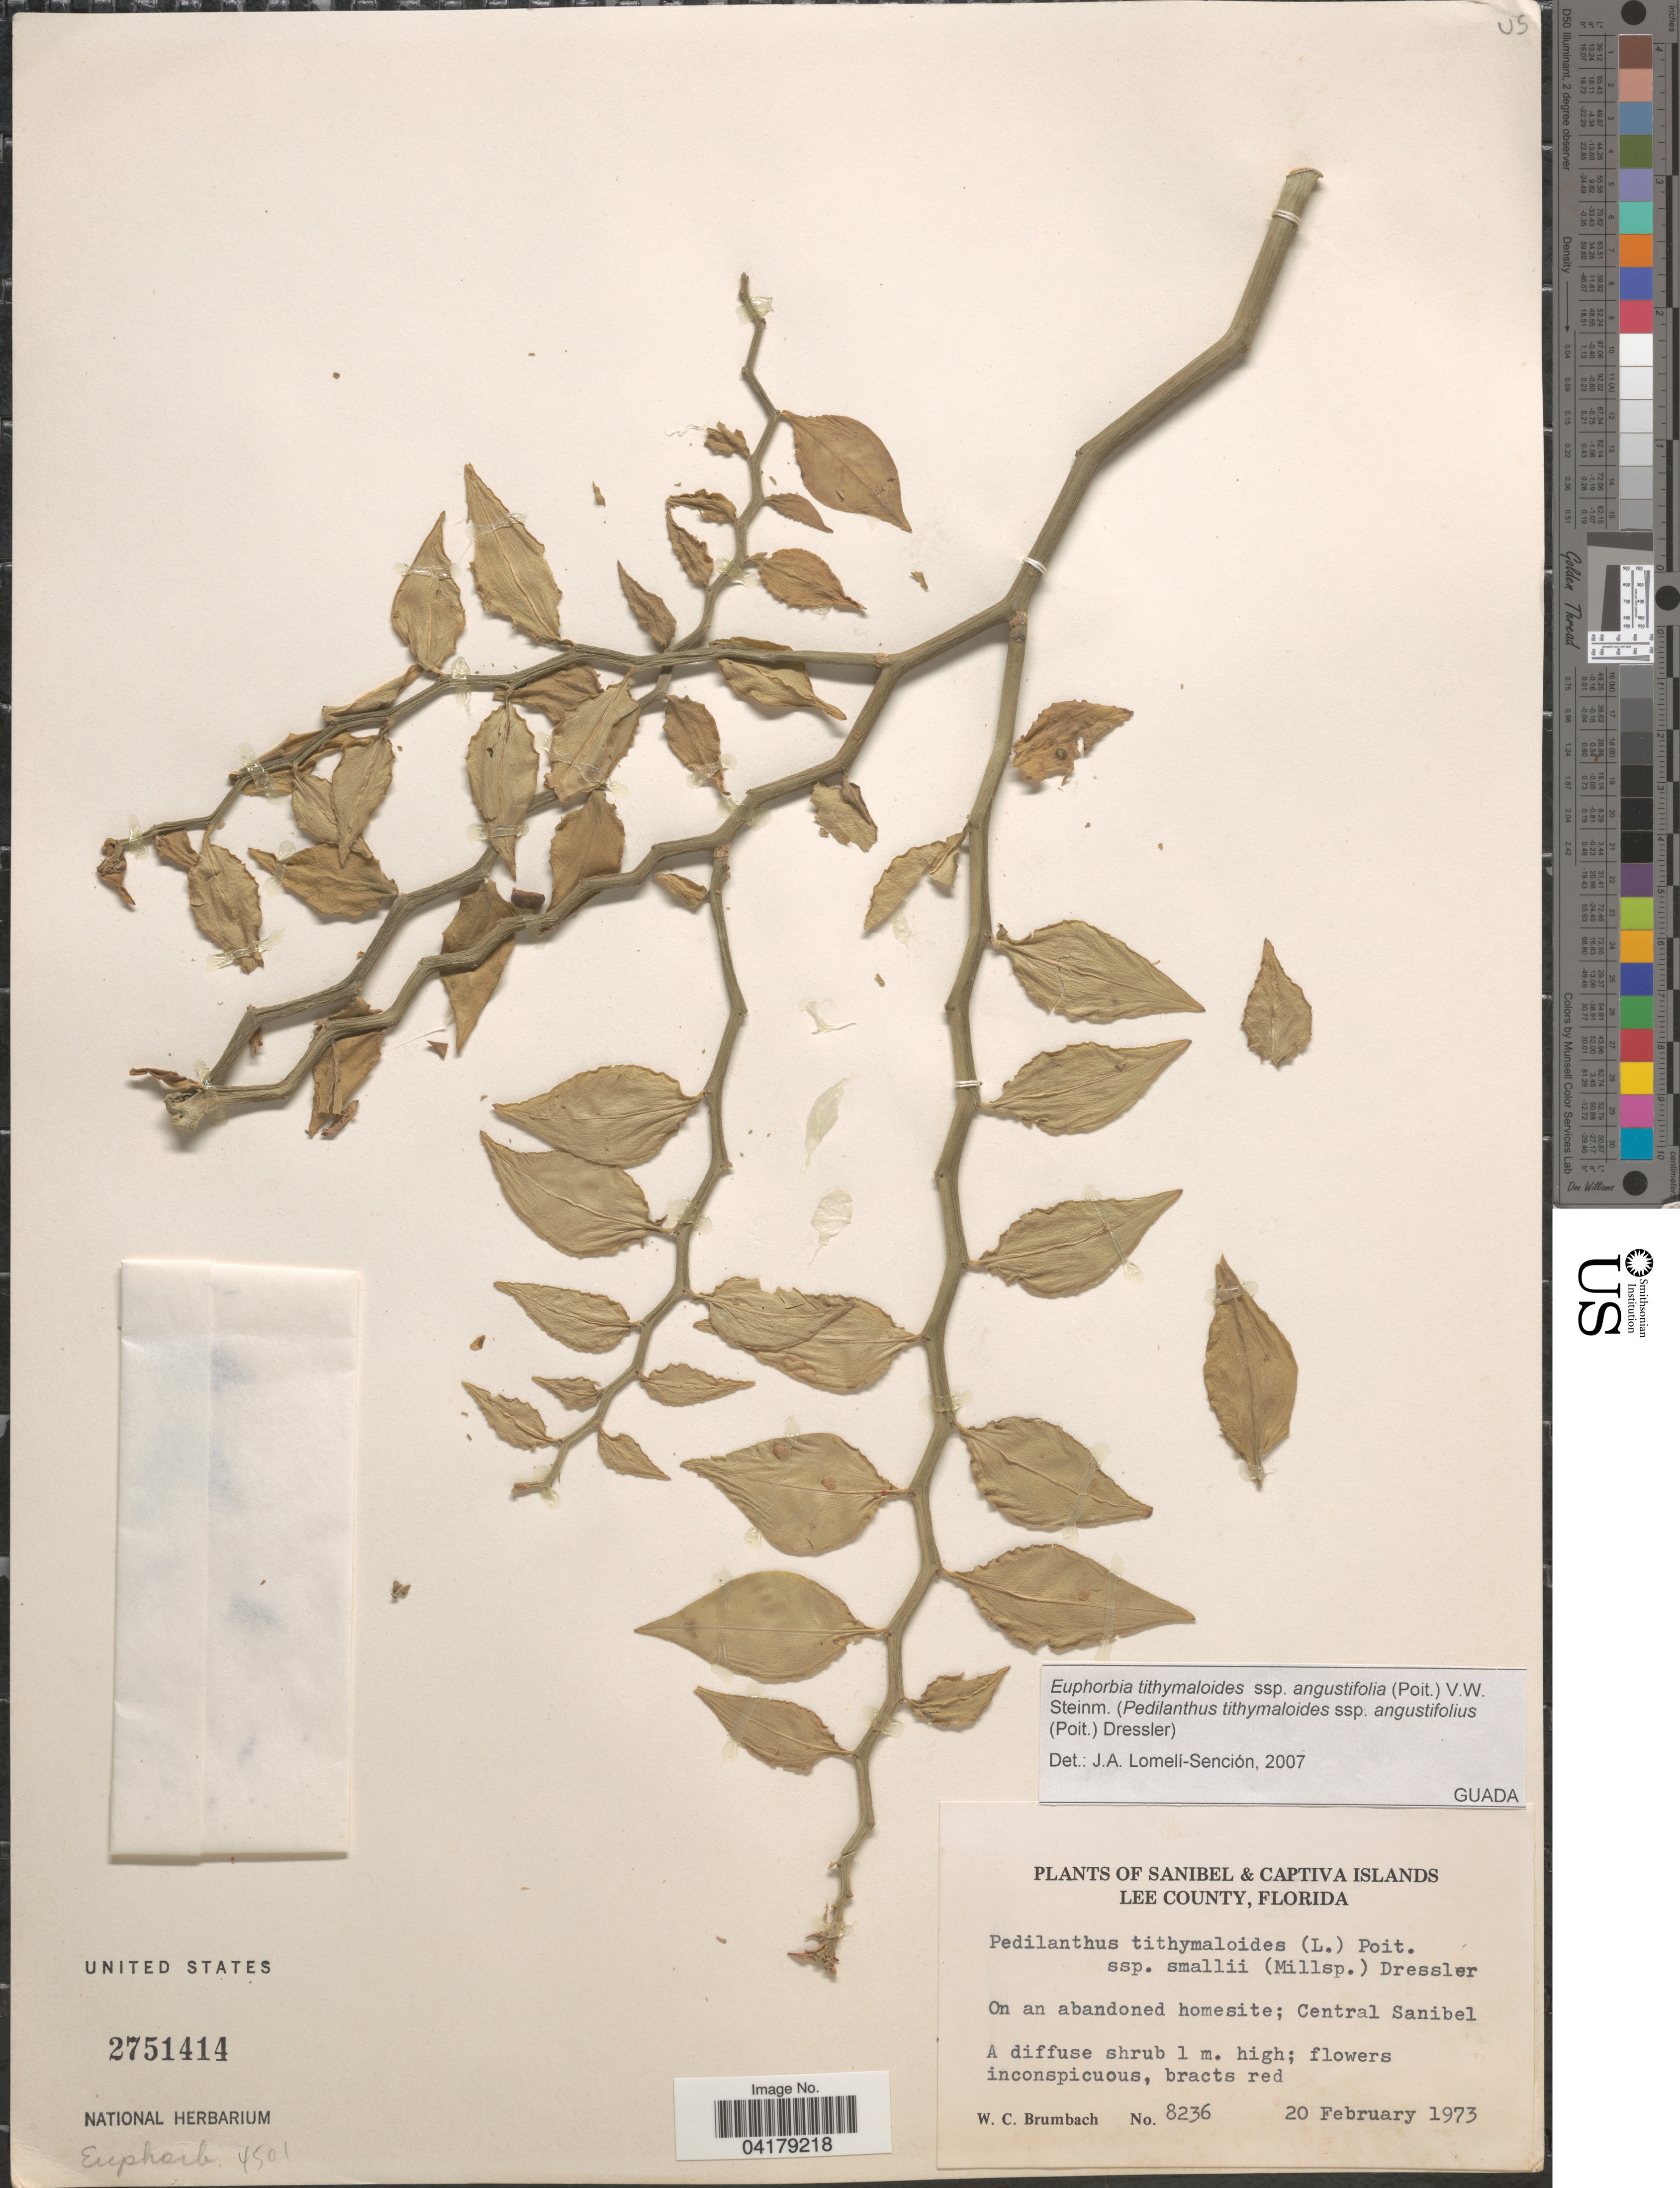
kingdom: Plantae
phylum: Tracheophyta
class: Magnoliopsida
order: Malpighiales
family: Euphorbiaceae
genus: Euphorbia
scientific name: Euphorbia tithymaloides subsp. angustifolia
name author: (Poit.) V.W. Steinm.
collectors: W. C. Brumbach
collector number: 8236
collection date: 1973-02-20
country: United States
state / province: Florida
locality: Sanibel & Captiva Islands, Lee County. Central Sanibel.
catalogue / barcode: US 2751414